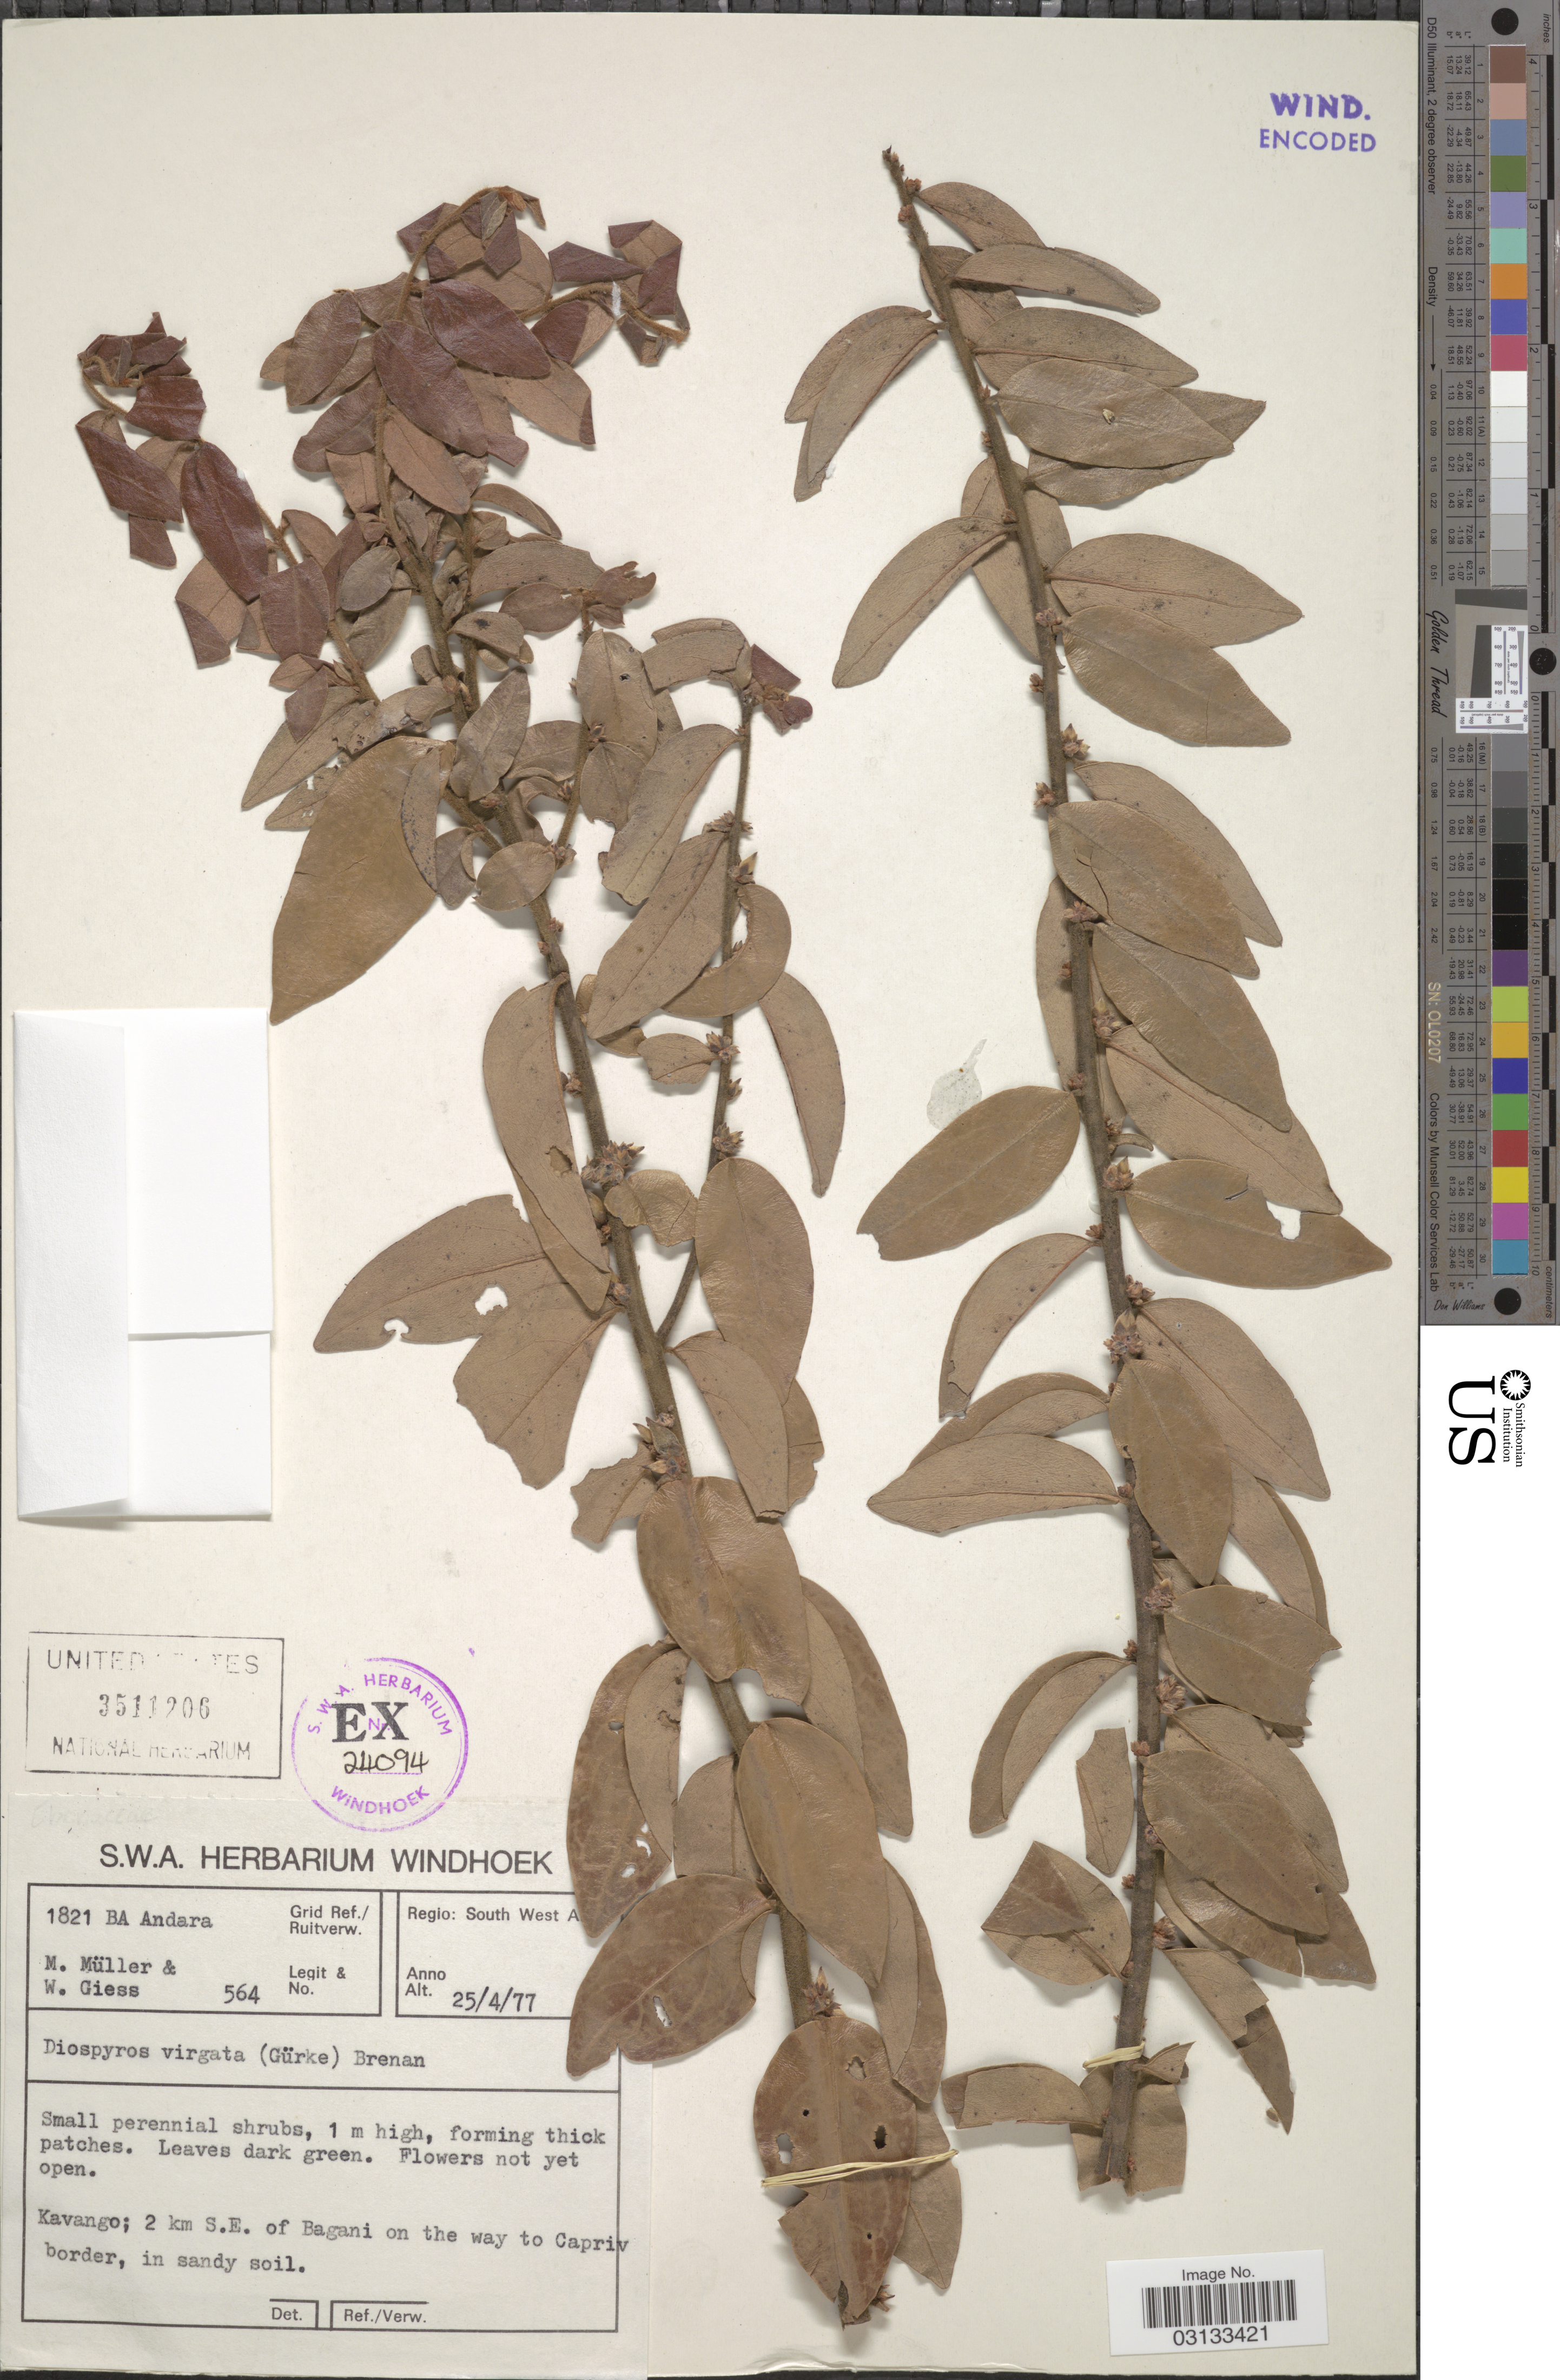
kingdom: Plantae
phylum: Tracheophyta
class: Magnoliopsida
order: Ericales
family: Ebenaceae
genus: Diospyros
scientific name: Diospyros virgata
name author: (Gürke) Brenan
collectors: M. Müller & W. Giess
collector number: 564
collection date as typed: Transcribed d/m/y: 25/4/77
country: Namibia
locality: Regio: South West Afrika, Grid Ref./Ruitverw. 1821 BA Andara, Kavango; 2 km S.E. of Bagani on the way to Capriv border, in sandy soil.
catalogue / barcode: US 3511206